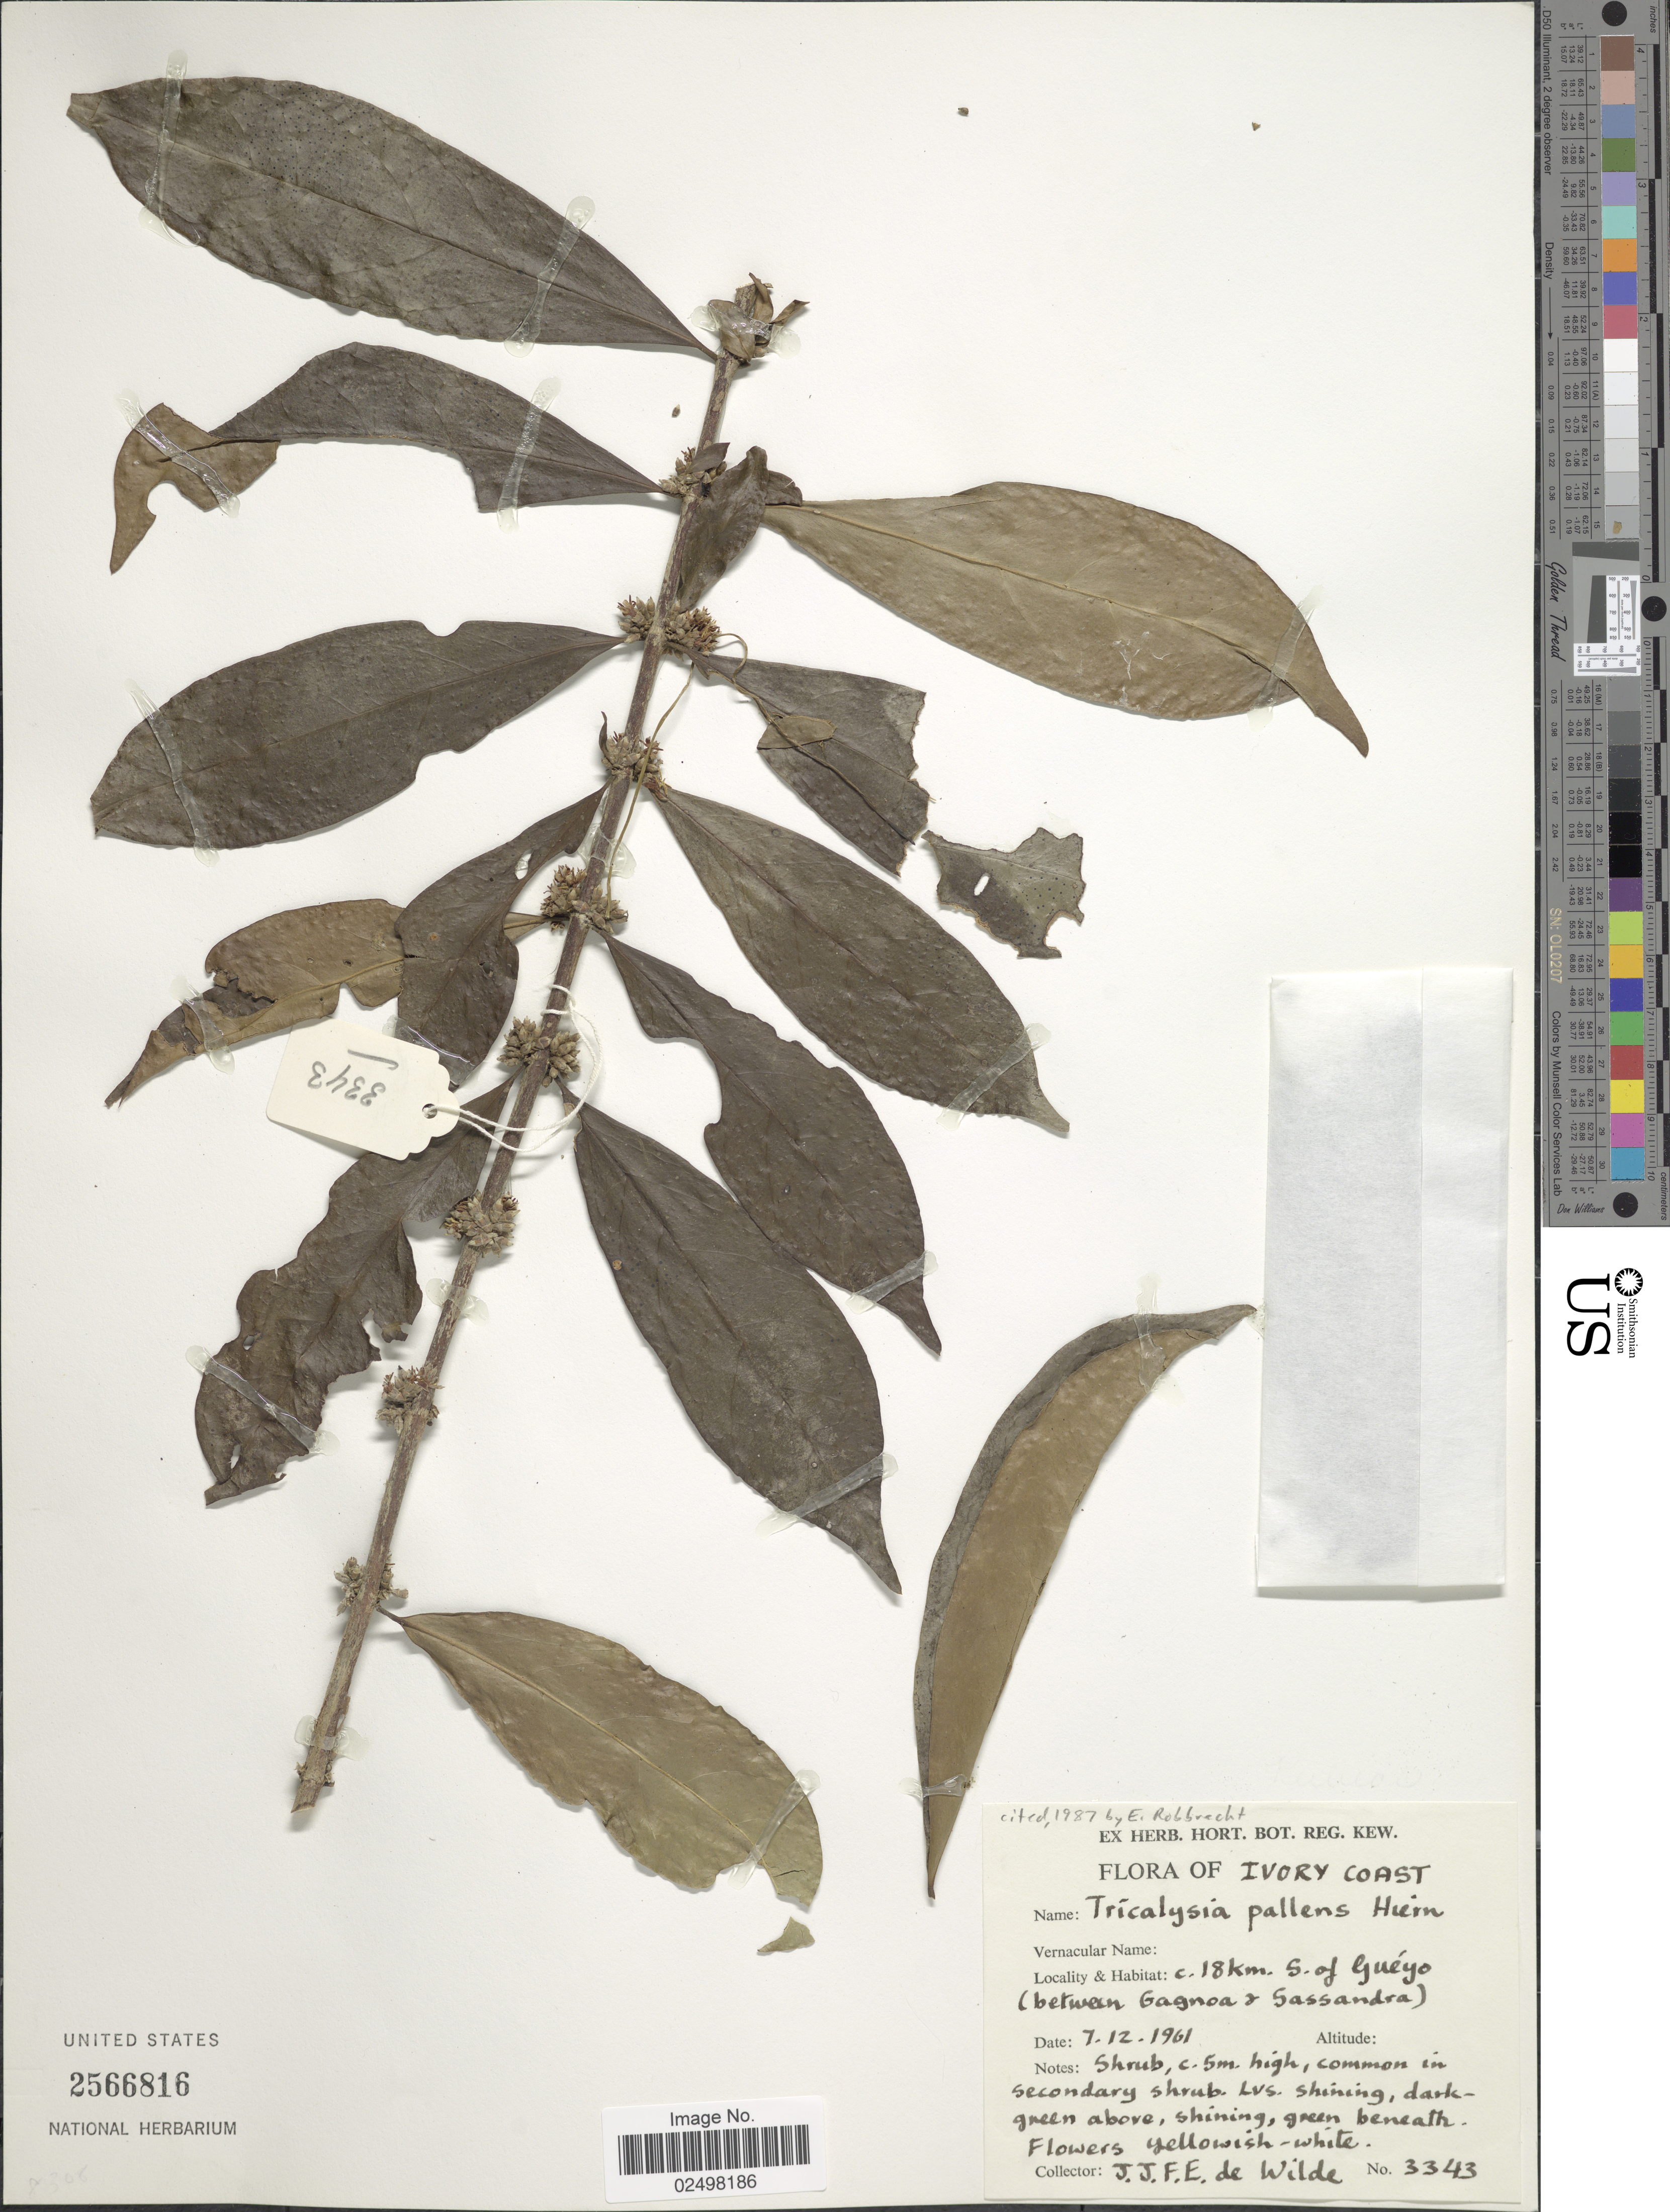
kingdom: Plantae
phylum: Tracheophyta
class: Magnoliopsida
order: Gentianales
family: Rubiaceae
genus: Tricalysia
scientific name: Tricalysia pallens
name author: Hiern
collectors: J.J. de Wilde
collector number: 3343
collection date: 1961-12-07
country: Ivory Coast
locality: C. 18 km S. of Gueyo (between Gagnoa & Sassandra)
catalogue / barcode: US 2566816